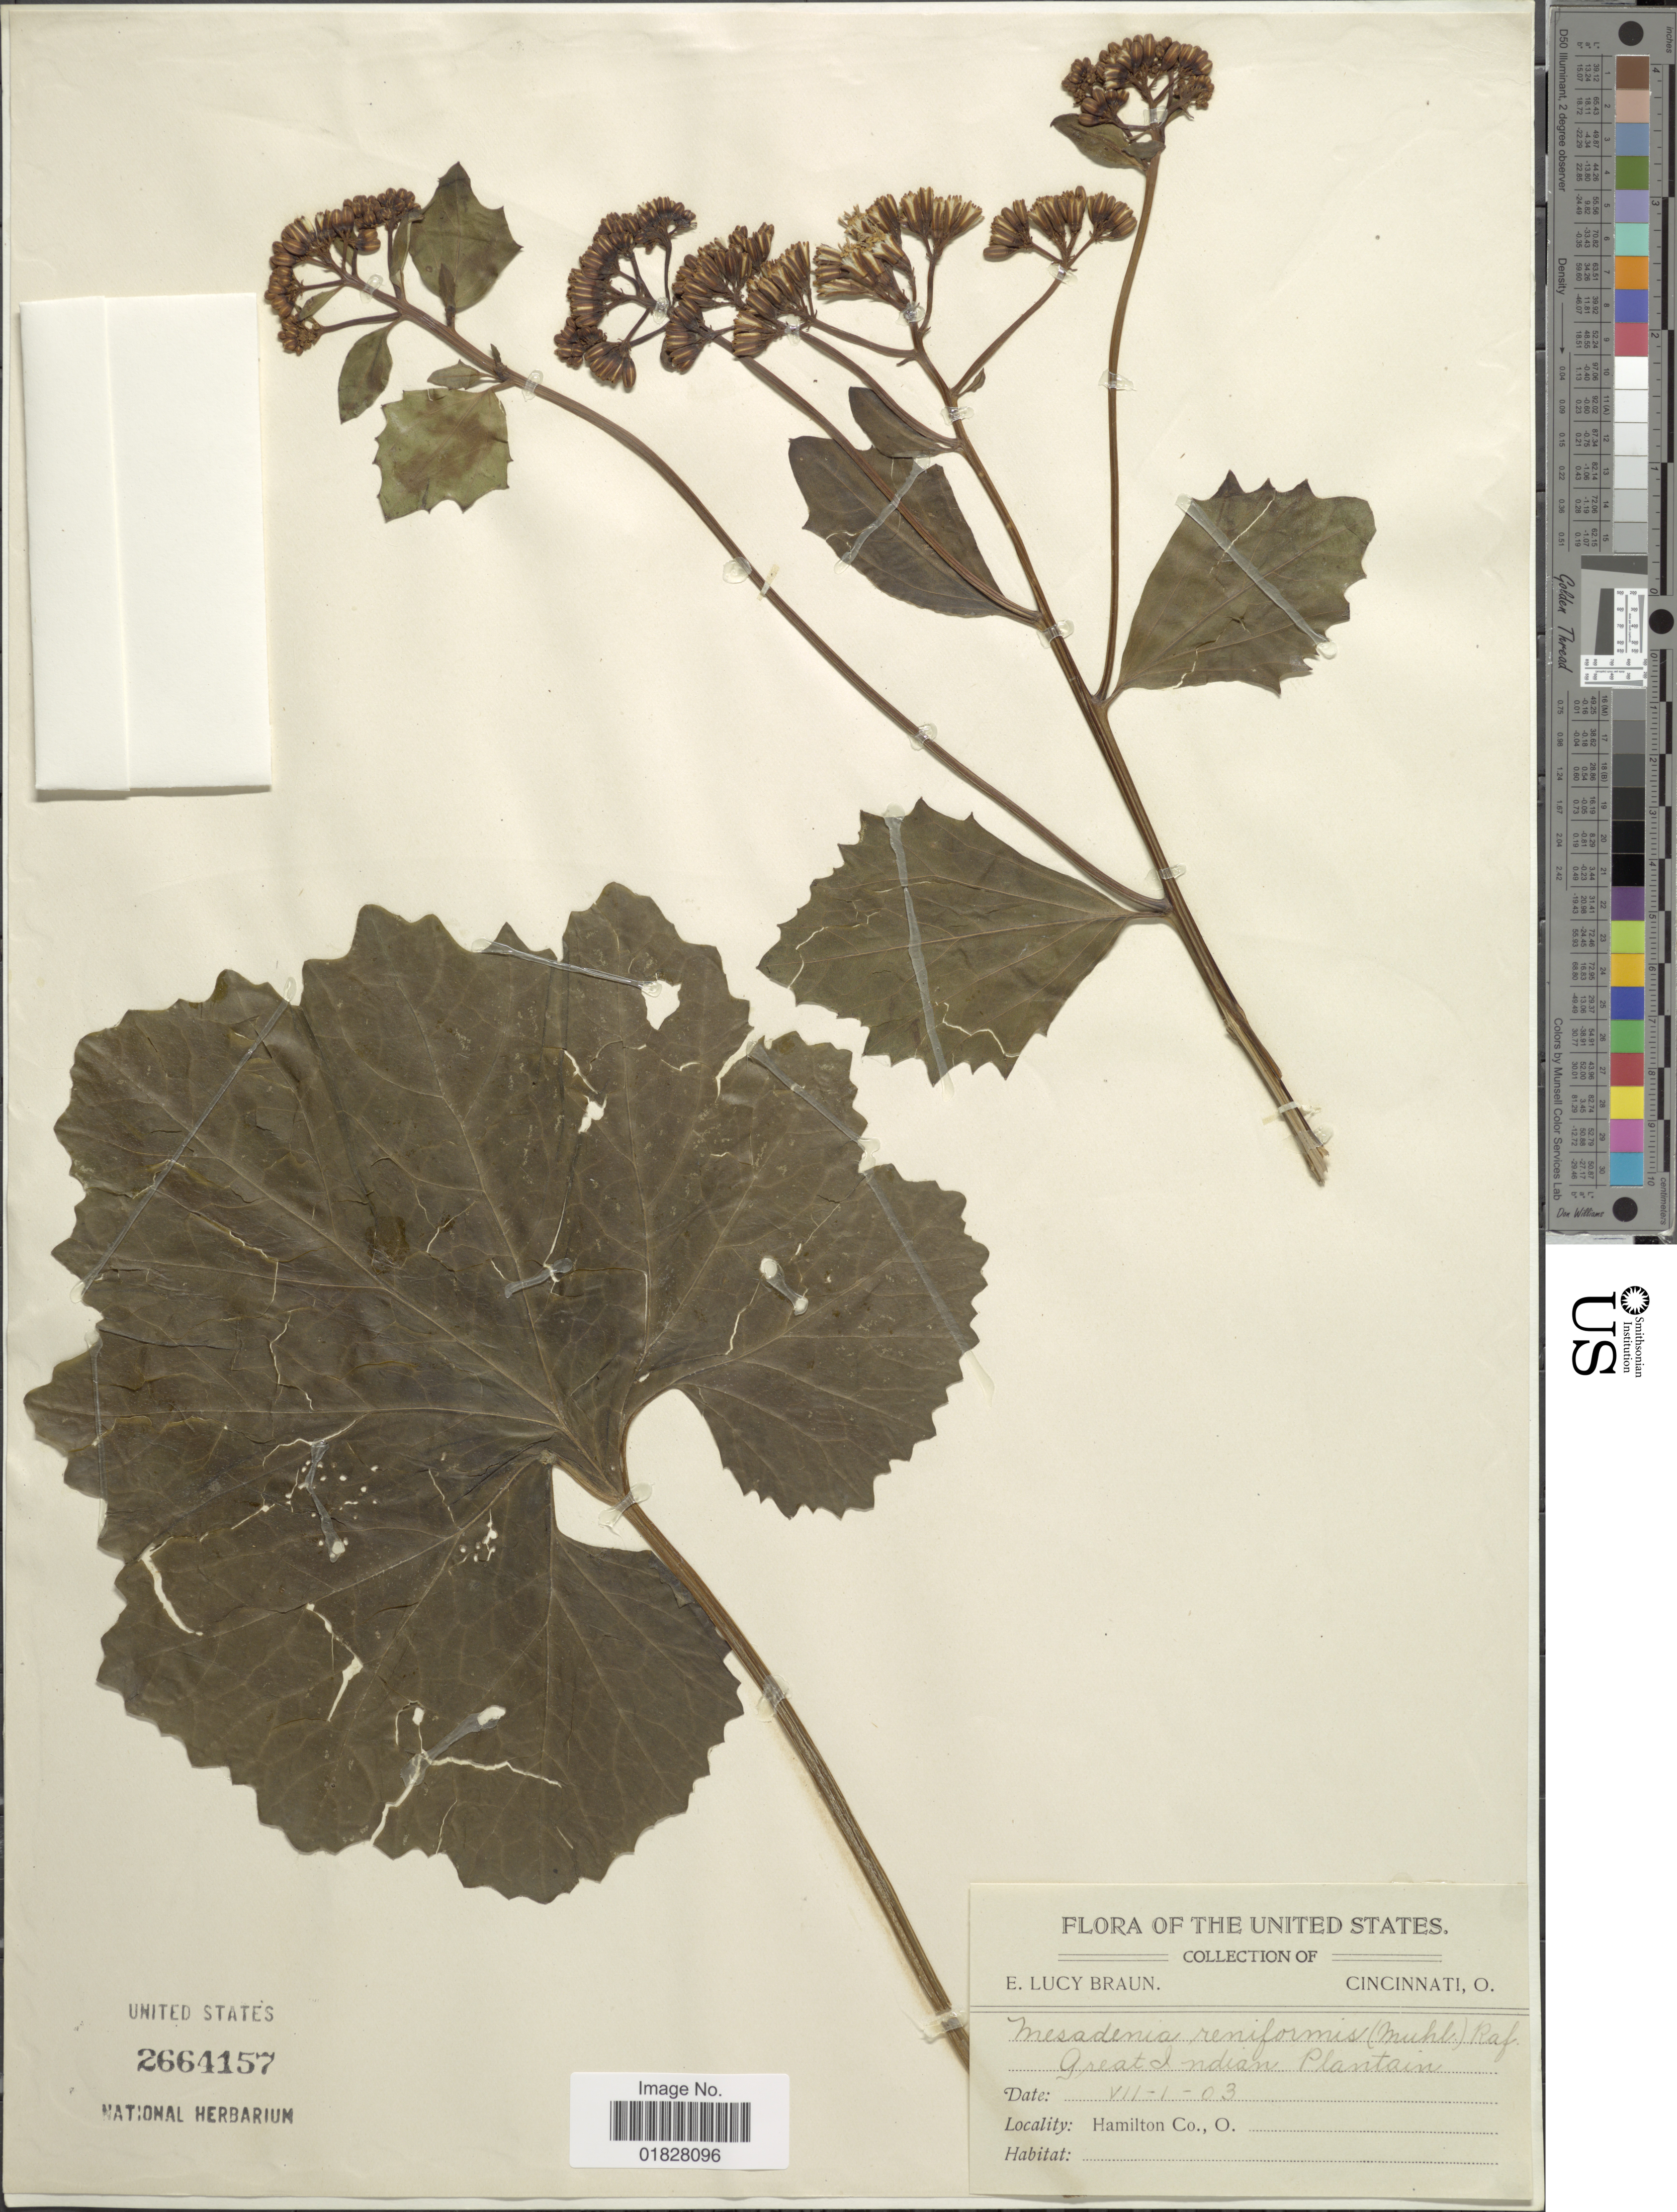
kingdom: Plantae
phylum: Tracheophyta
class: Magnoliopsida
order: Asterales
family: Asteraceae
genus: Arnoglossum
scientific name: Arnoglossum reniforme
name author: (Hook.) H. Rob.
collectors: E. L. Braun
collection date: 1903-07-01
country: United States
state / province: Ohio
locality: Great Indian Plantain. Hamilton Co.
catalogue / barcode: US 2664157